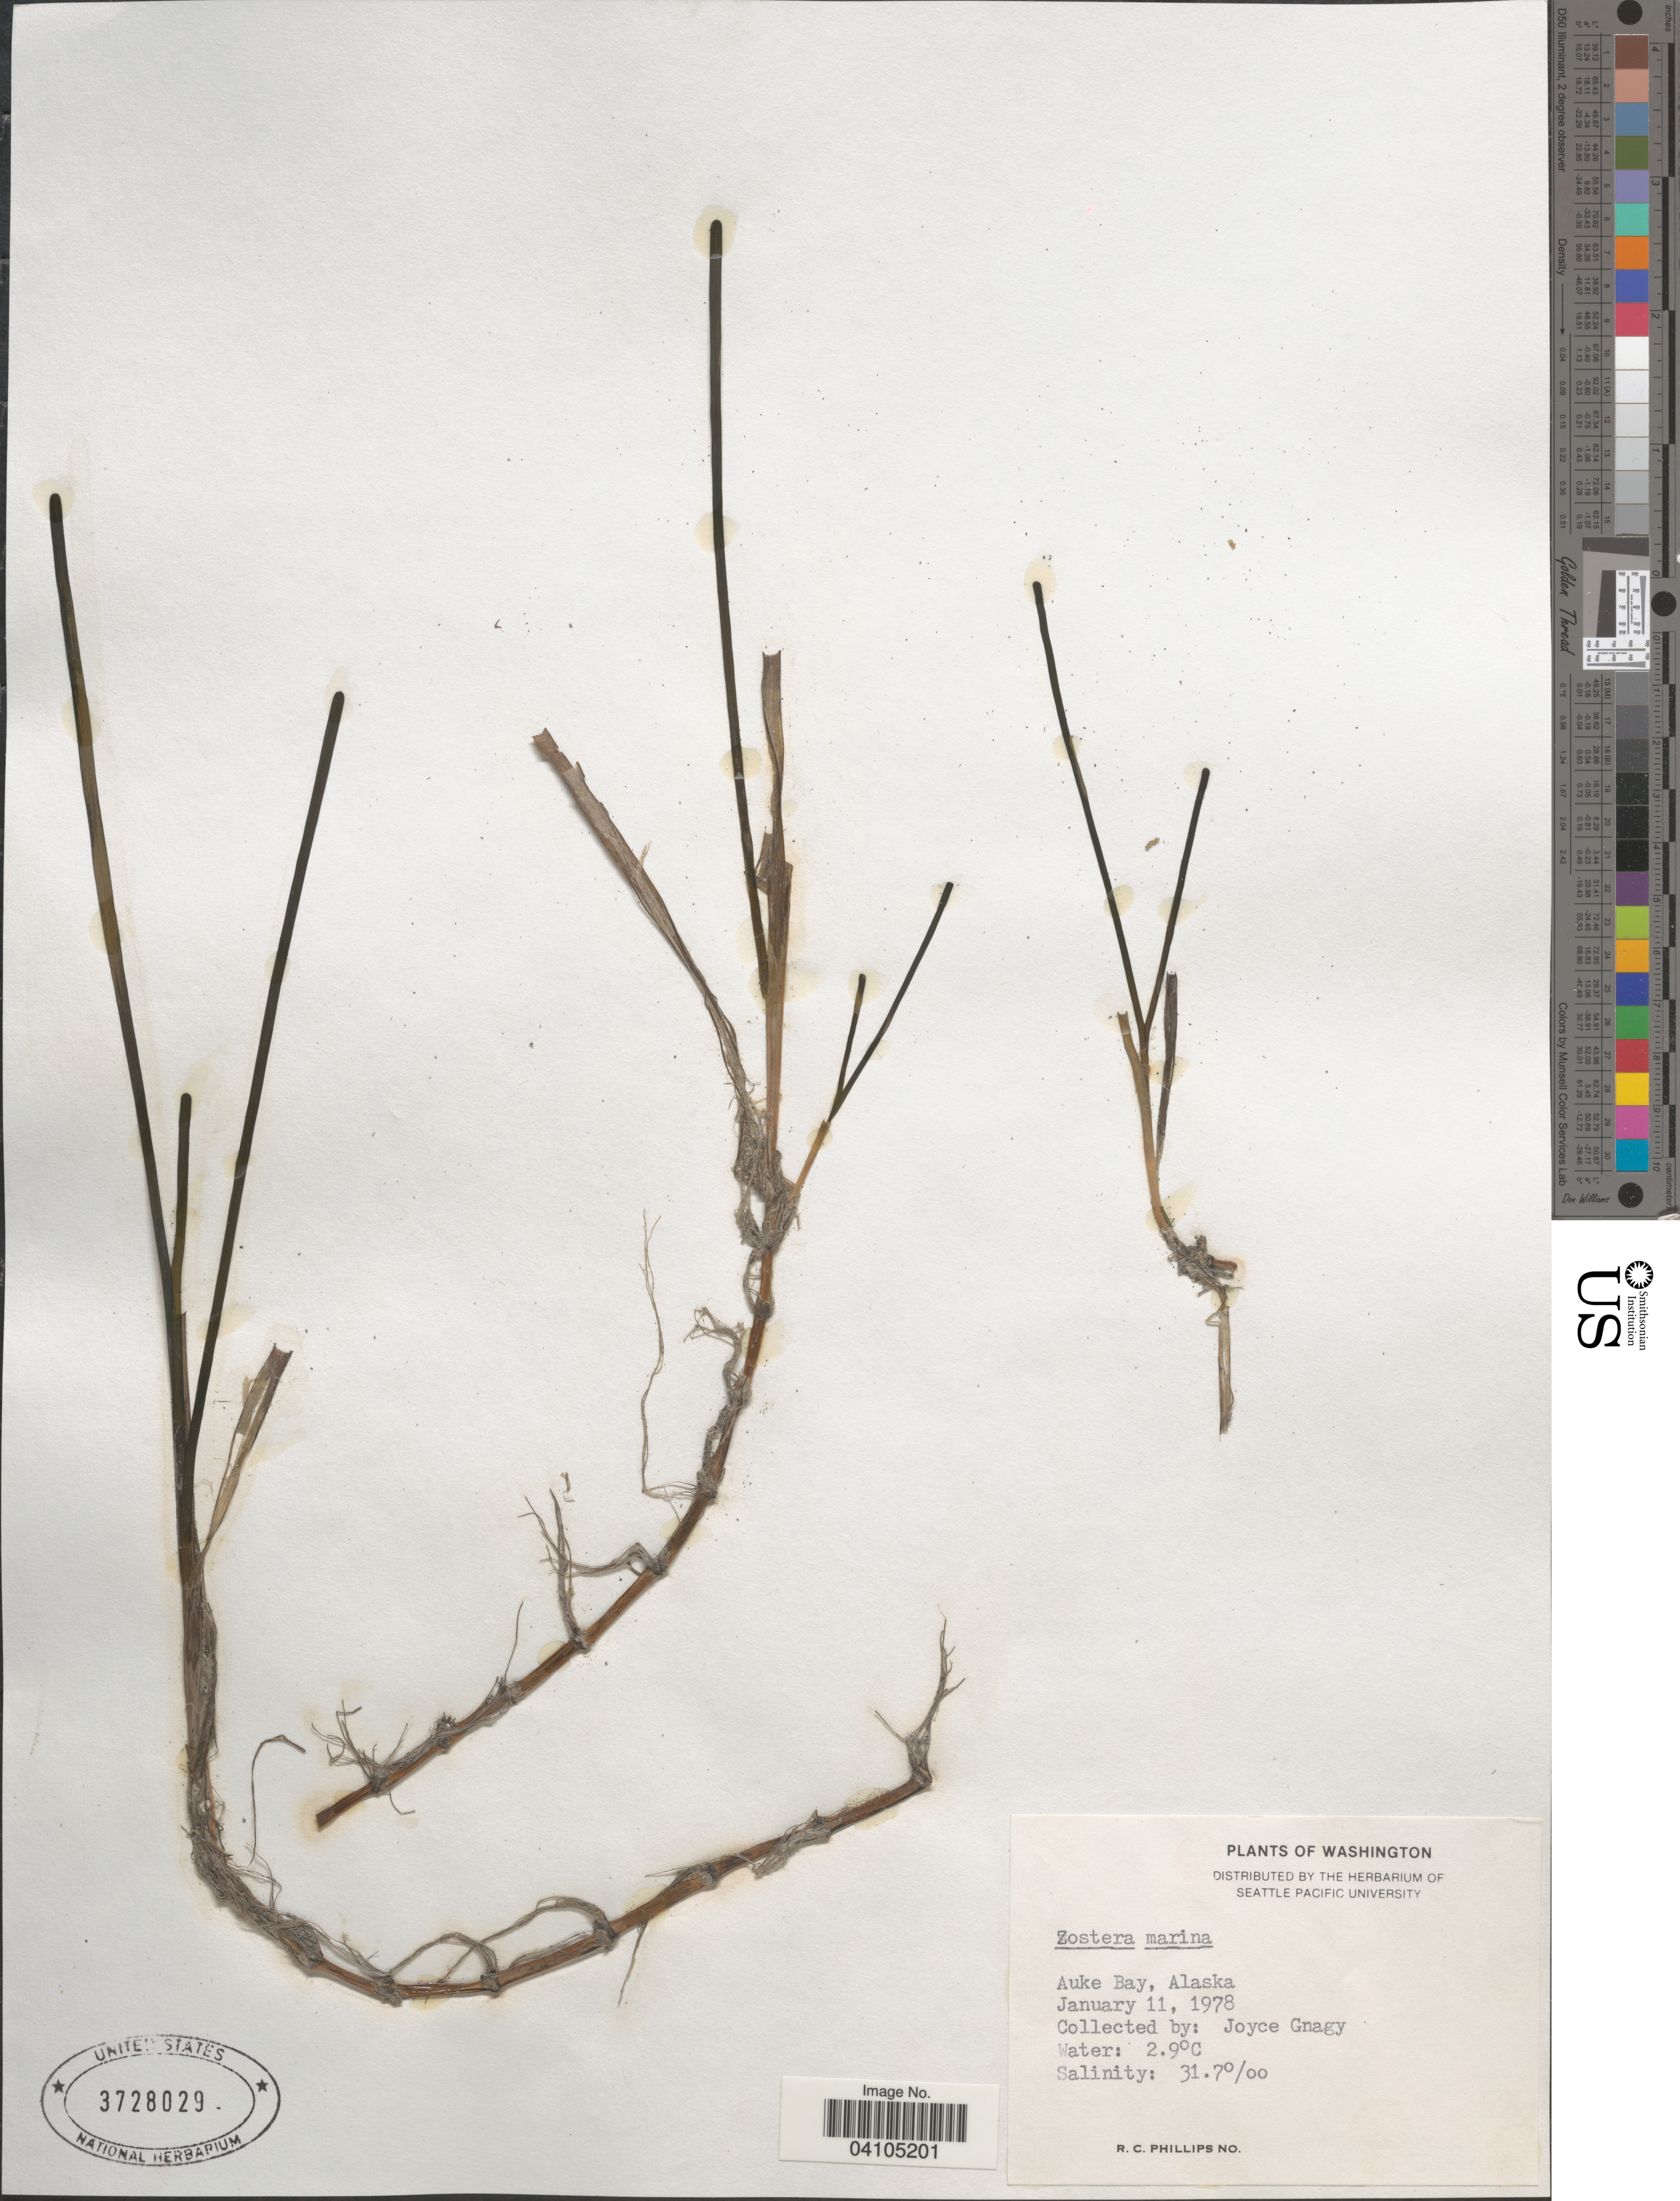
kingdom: Plantae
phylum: Tracheophyta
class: Liliopsida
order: Alismatales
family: Zosteraceae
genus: Zostera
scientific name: Zostera marina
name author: L.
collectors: J. Gnagy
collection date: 1978-01-11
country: United States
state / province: Alaska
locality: Auke Bay.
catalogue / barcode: US 3728029